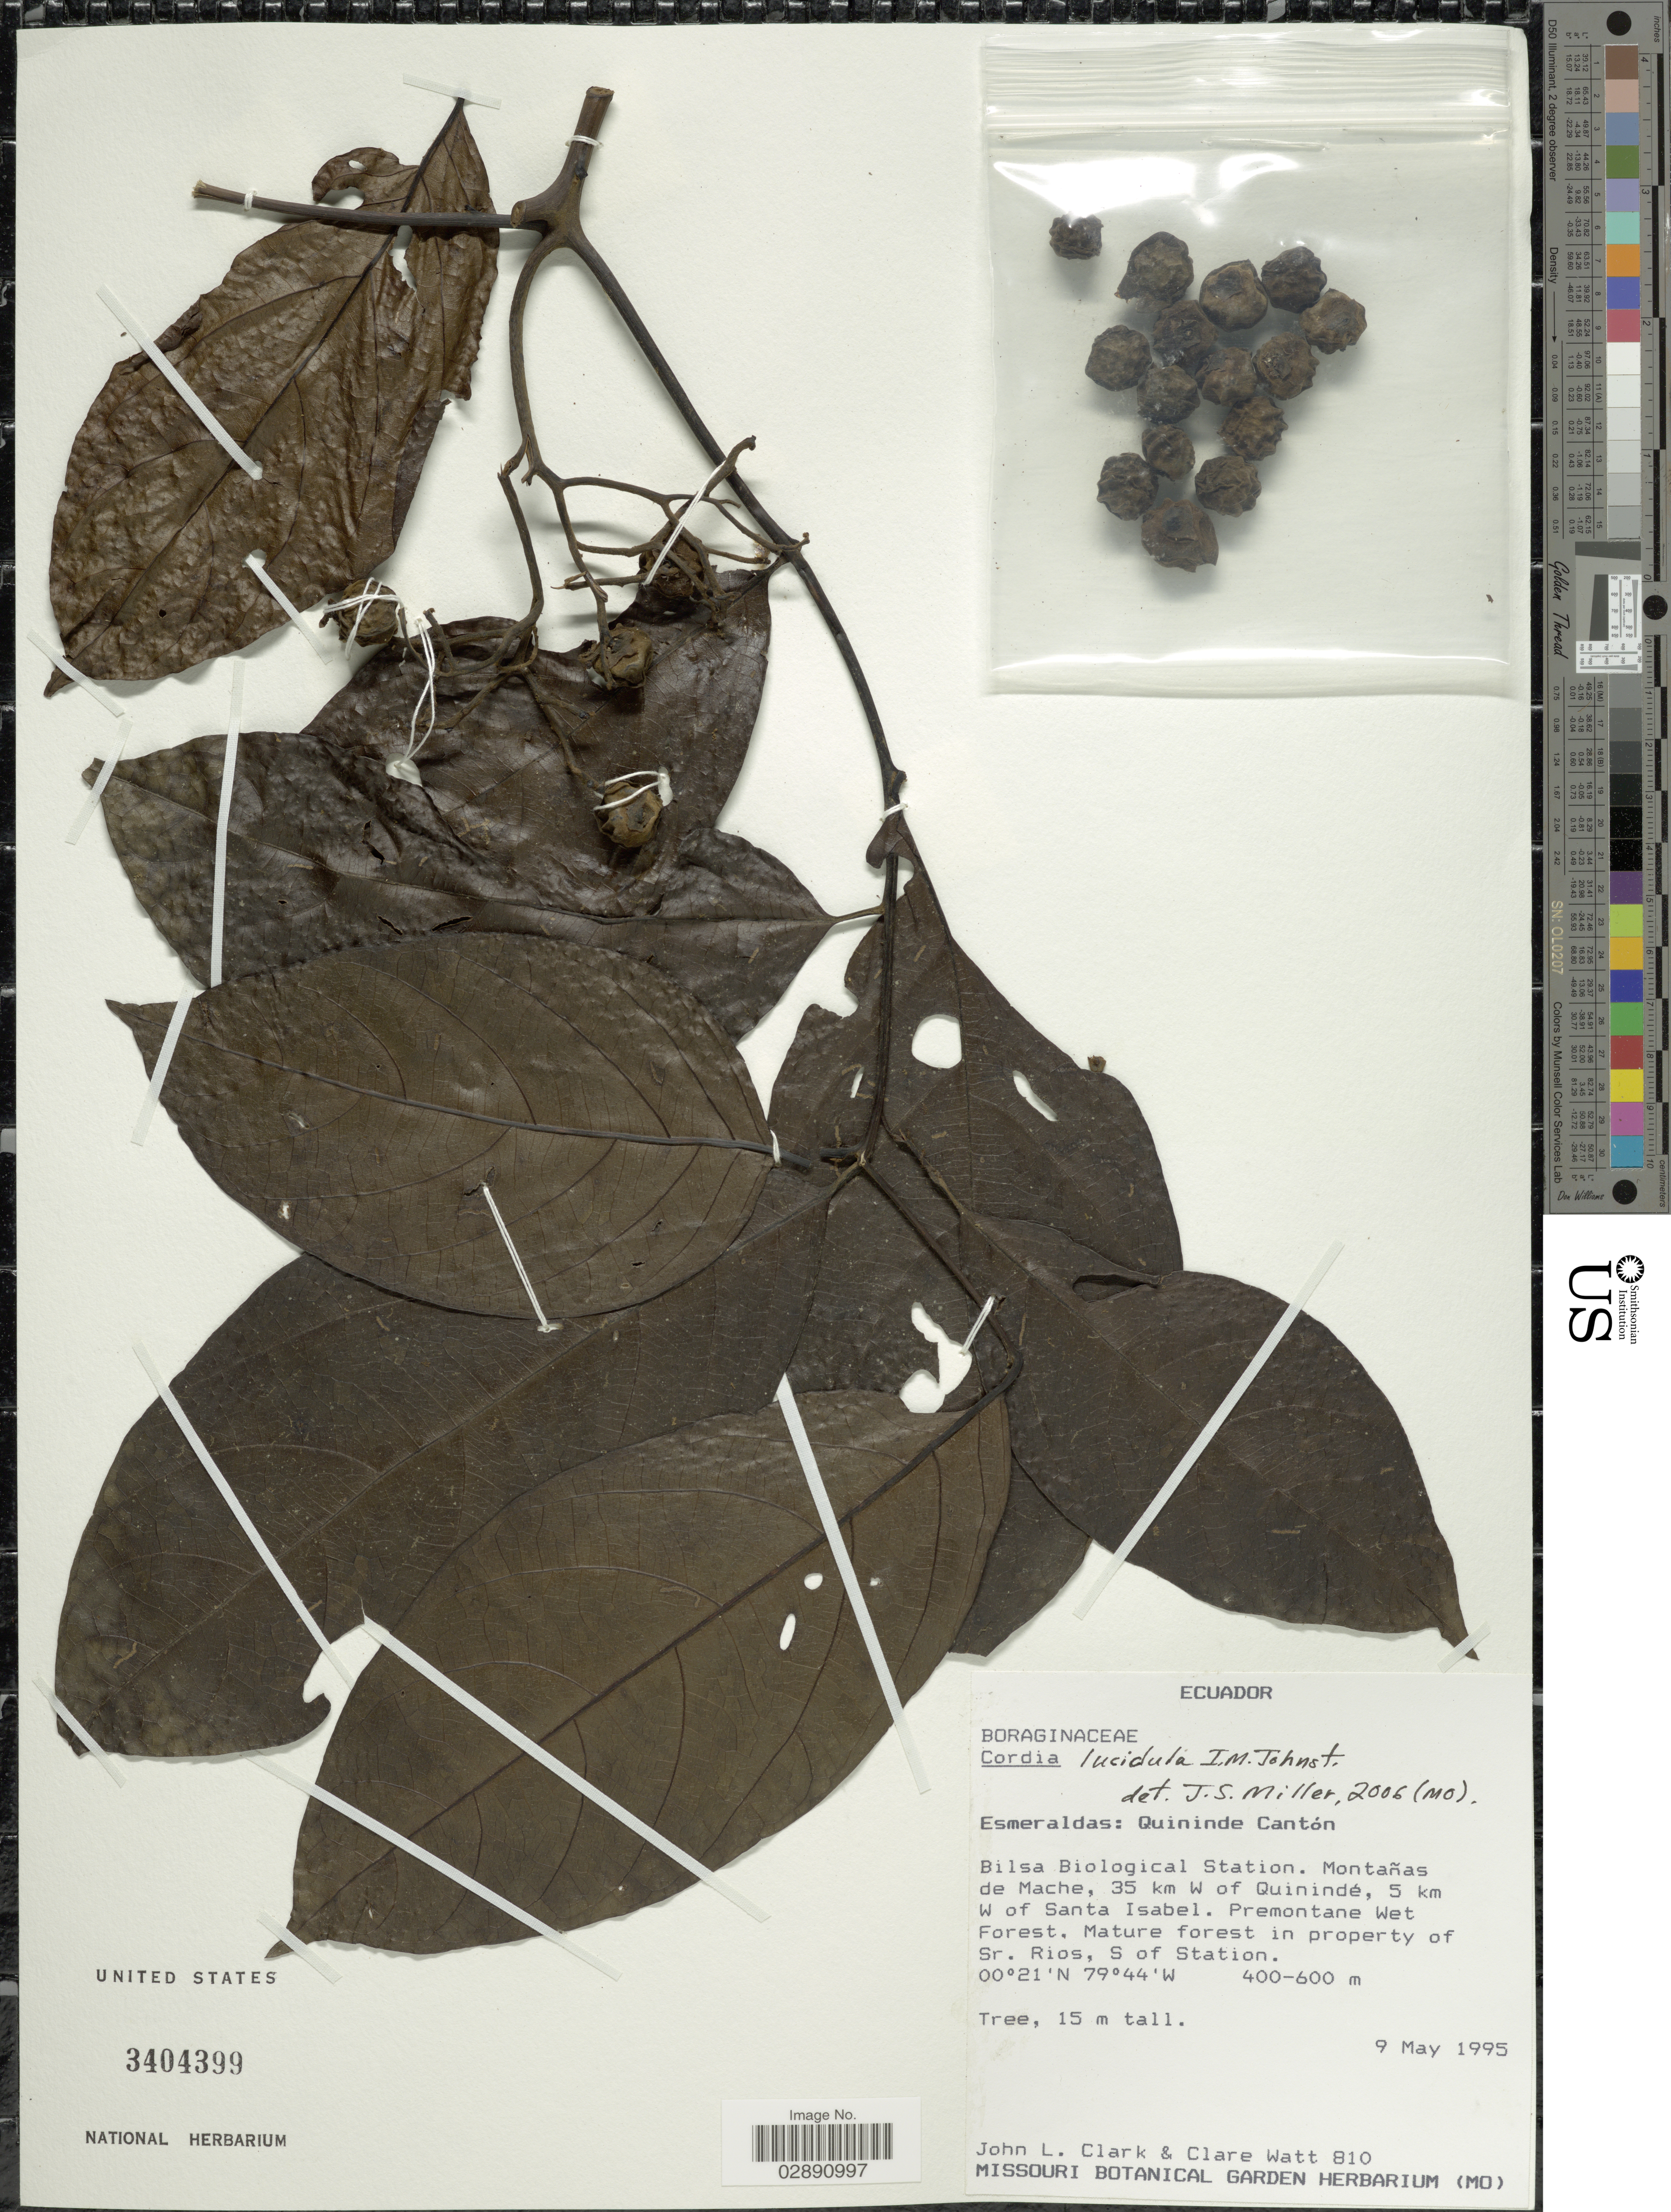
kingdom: Plantae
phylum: Tracheophyta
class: Magnoliopsida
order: Boraginales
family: Cordiaceae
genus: Cordia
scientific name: Cordia lucidula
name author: I.M. Johnst.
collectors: J. L. Clark & C. Watt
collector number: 810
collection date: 1995-05-09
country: Ecuador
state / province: Esmeraldas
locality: Quinindé Cantón. Bilsa Biological Station. Montañas de Mache, 35 km W of Quinindé, 5 km W of Santa Isabel. In property of Sr. Rios, S of Station.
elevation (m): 400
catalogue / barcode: US 3404399